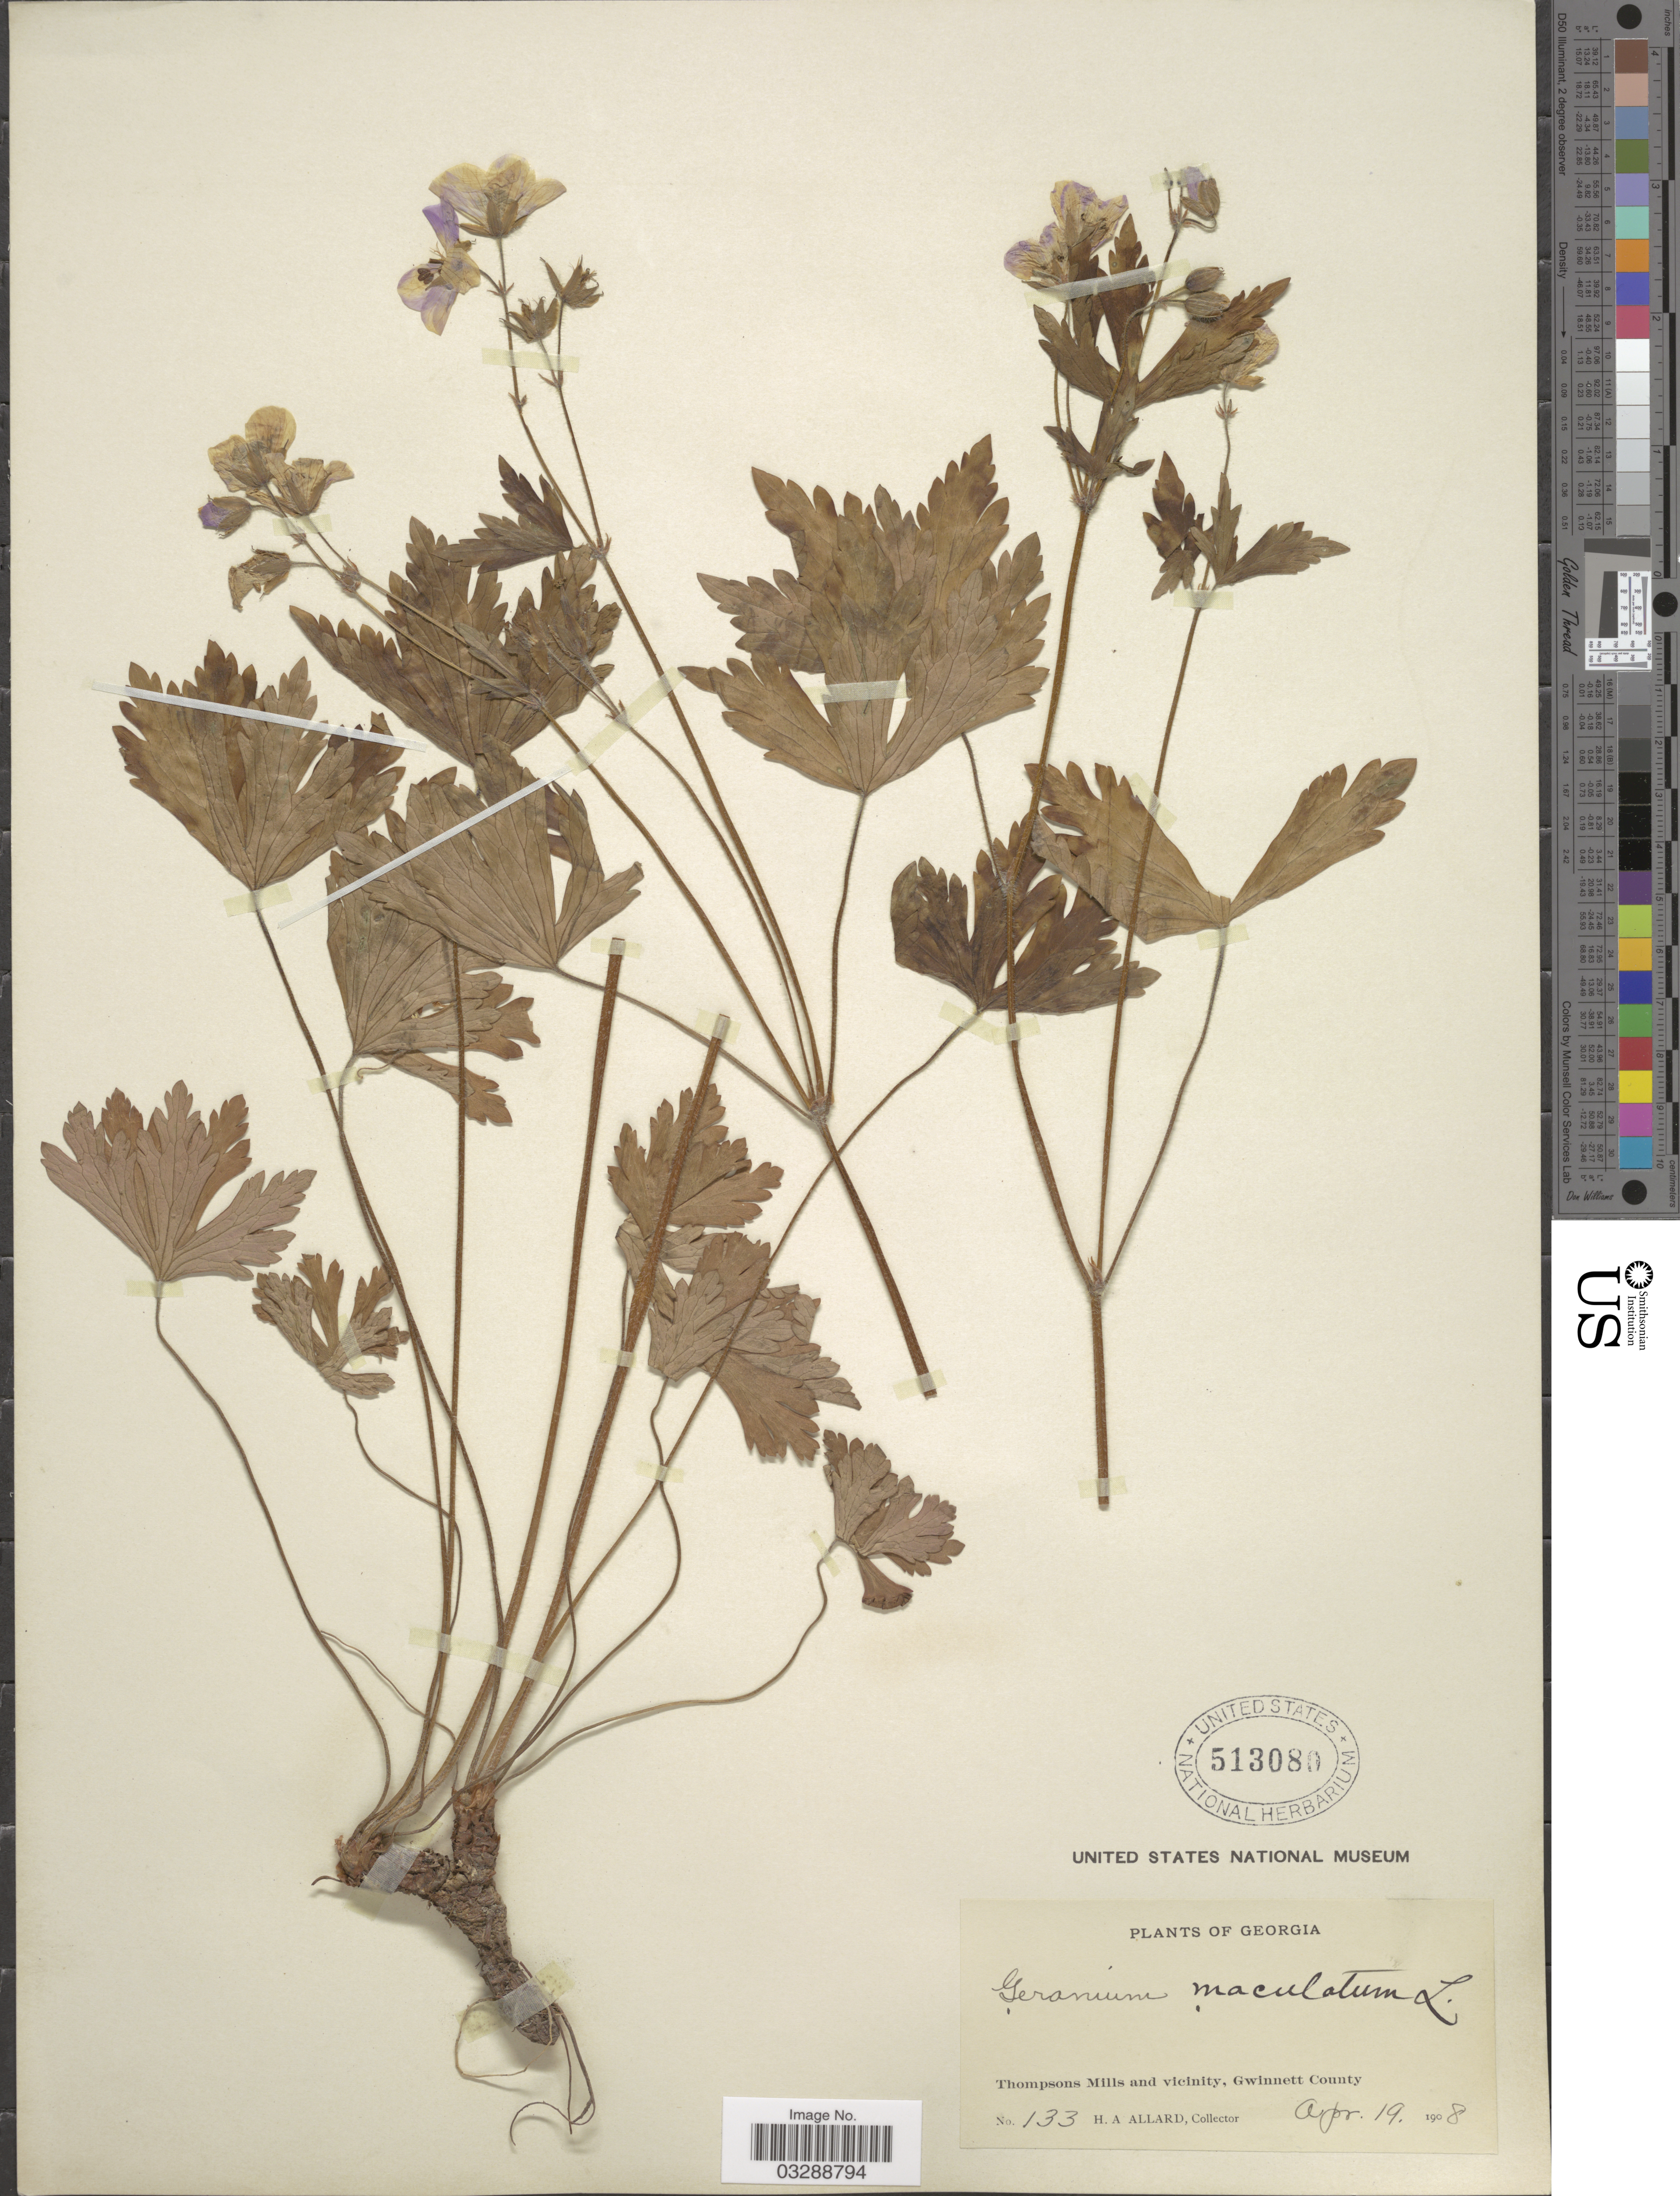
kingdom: Plantae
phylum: Tracheophyta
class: Magnoliopsida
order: Geraniales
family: Geraniaceae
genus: Geranium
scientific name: Geranium maculatum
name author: L.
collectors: H. A. Allard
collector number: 133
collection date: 1908-04-19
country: United States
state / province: Georgia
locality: Thompsons Mills and vicinity, Gwinnett County.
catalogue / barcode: US 513080